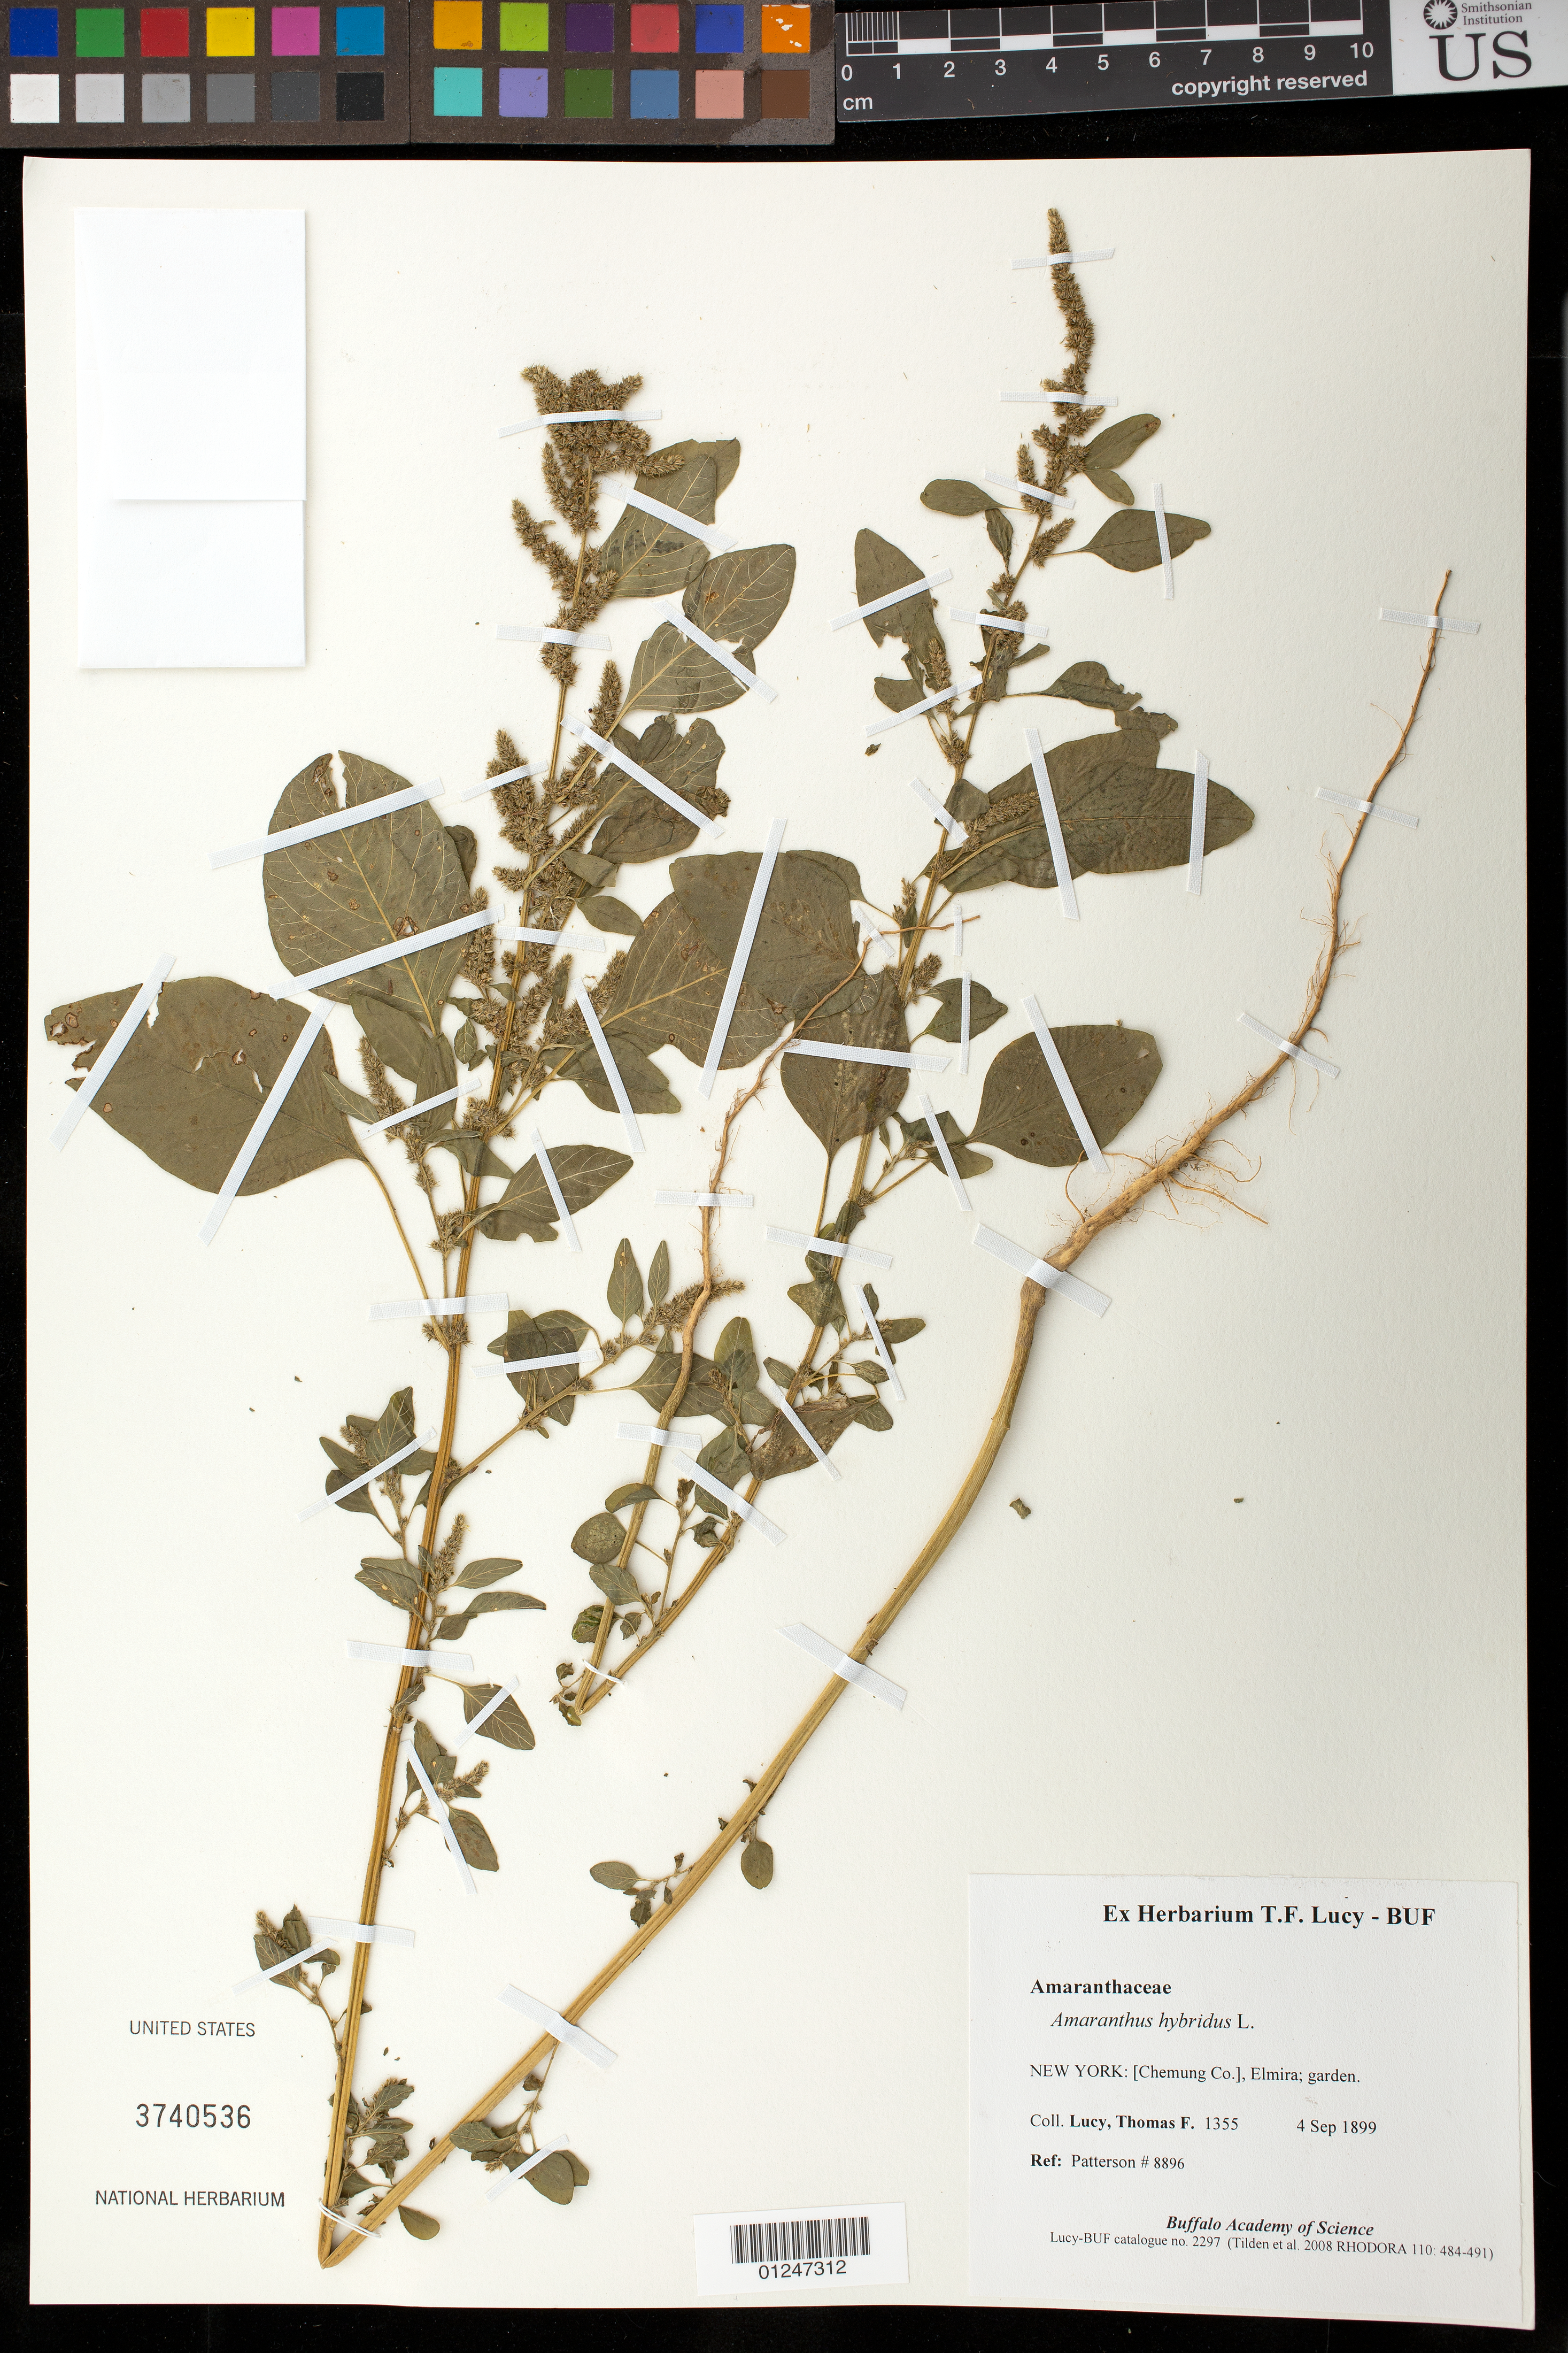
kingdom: Plantae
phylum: Tracheophyta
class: Magnoliopsida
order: Caryophyllales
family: Amaranthaceae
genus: Amaranthus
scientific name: Amaranthus hybridus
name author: L.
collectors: T. Lucy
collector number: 1355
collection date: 1899-09-04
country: United States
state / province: New York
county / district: Chemung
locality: Elmire, garden.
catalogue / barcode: US 3740536